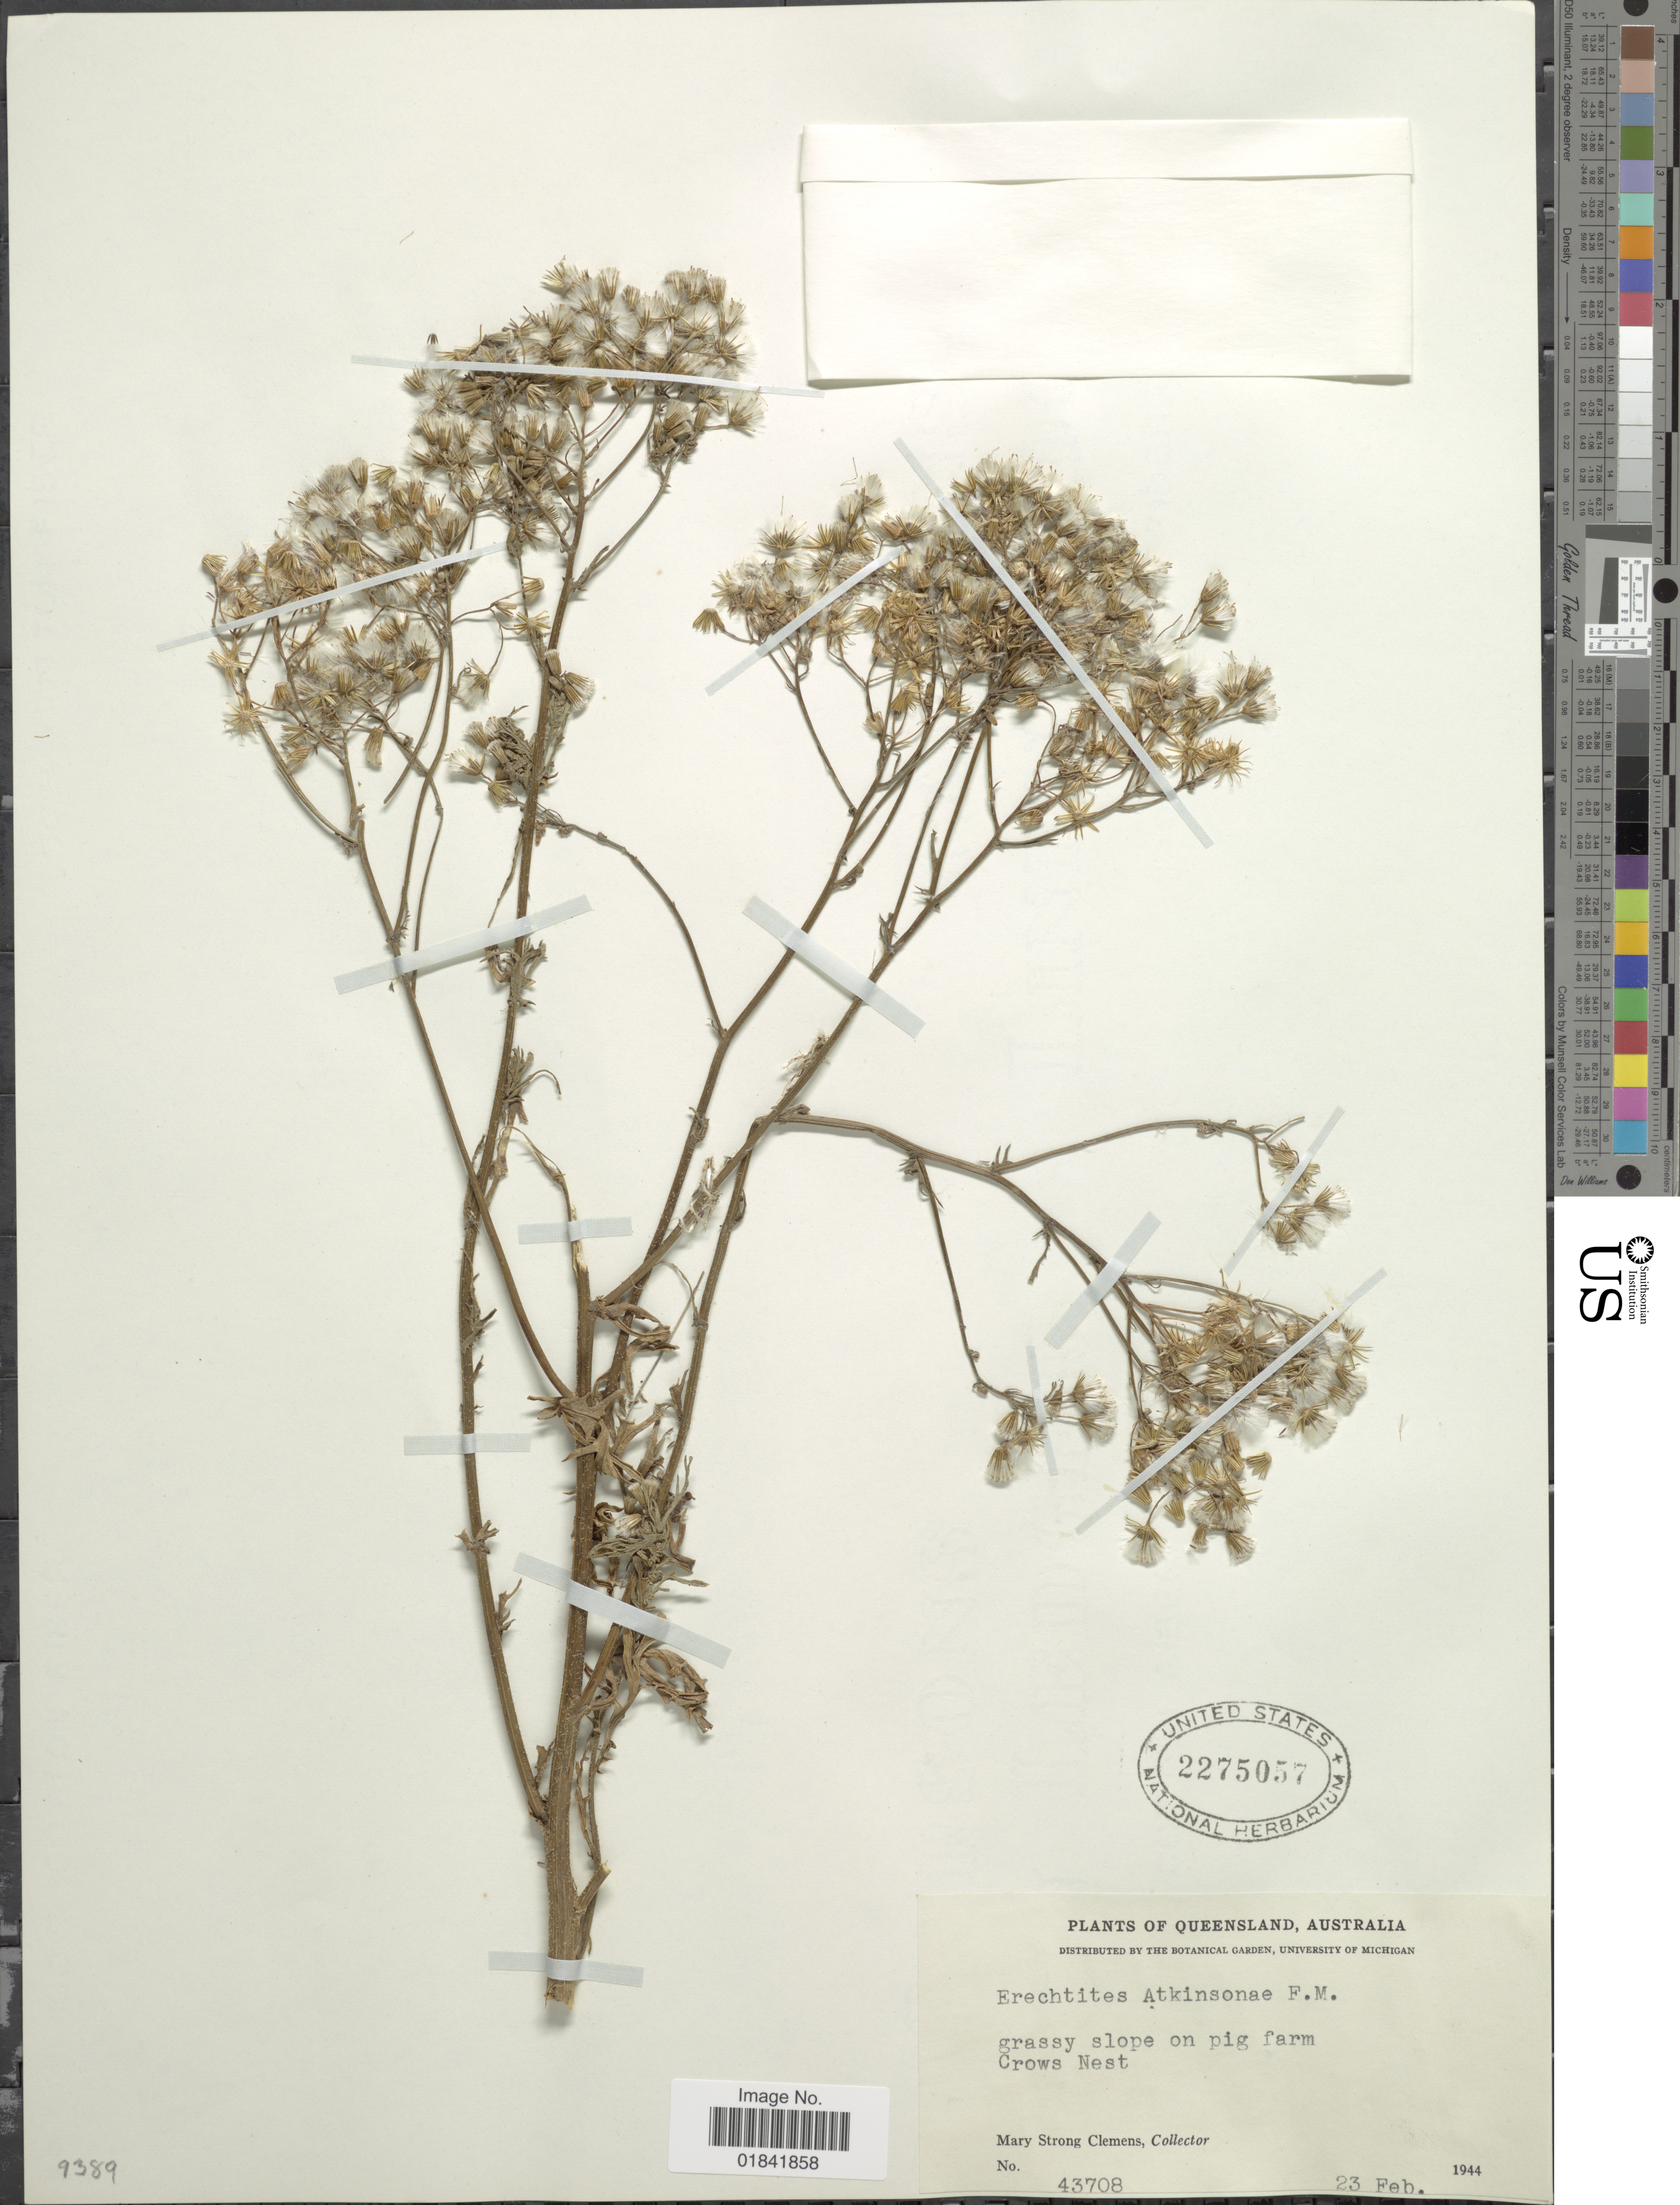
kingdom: Plantae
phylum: Tracheophyta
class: Magnoliopsida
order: Asterales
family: Asteraceae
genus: Senecio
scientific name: Senecio bipinnatisectus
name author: Belcher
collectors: M. S. Clemens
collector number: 43708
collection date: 1944-02-23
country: Australia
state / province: Queensland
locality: On pig farm Crows Nest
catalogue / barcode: US 2275057